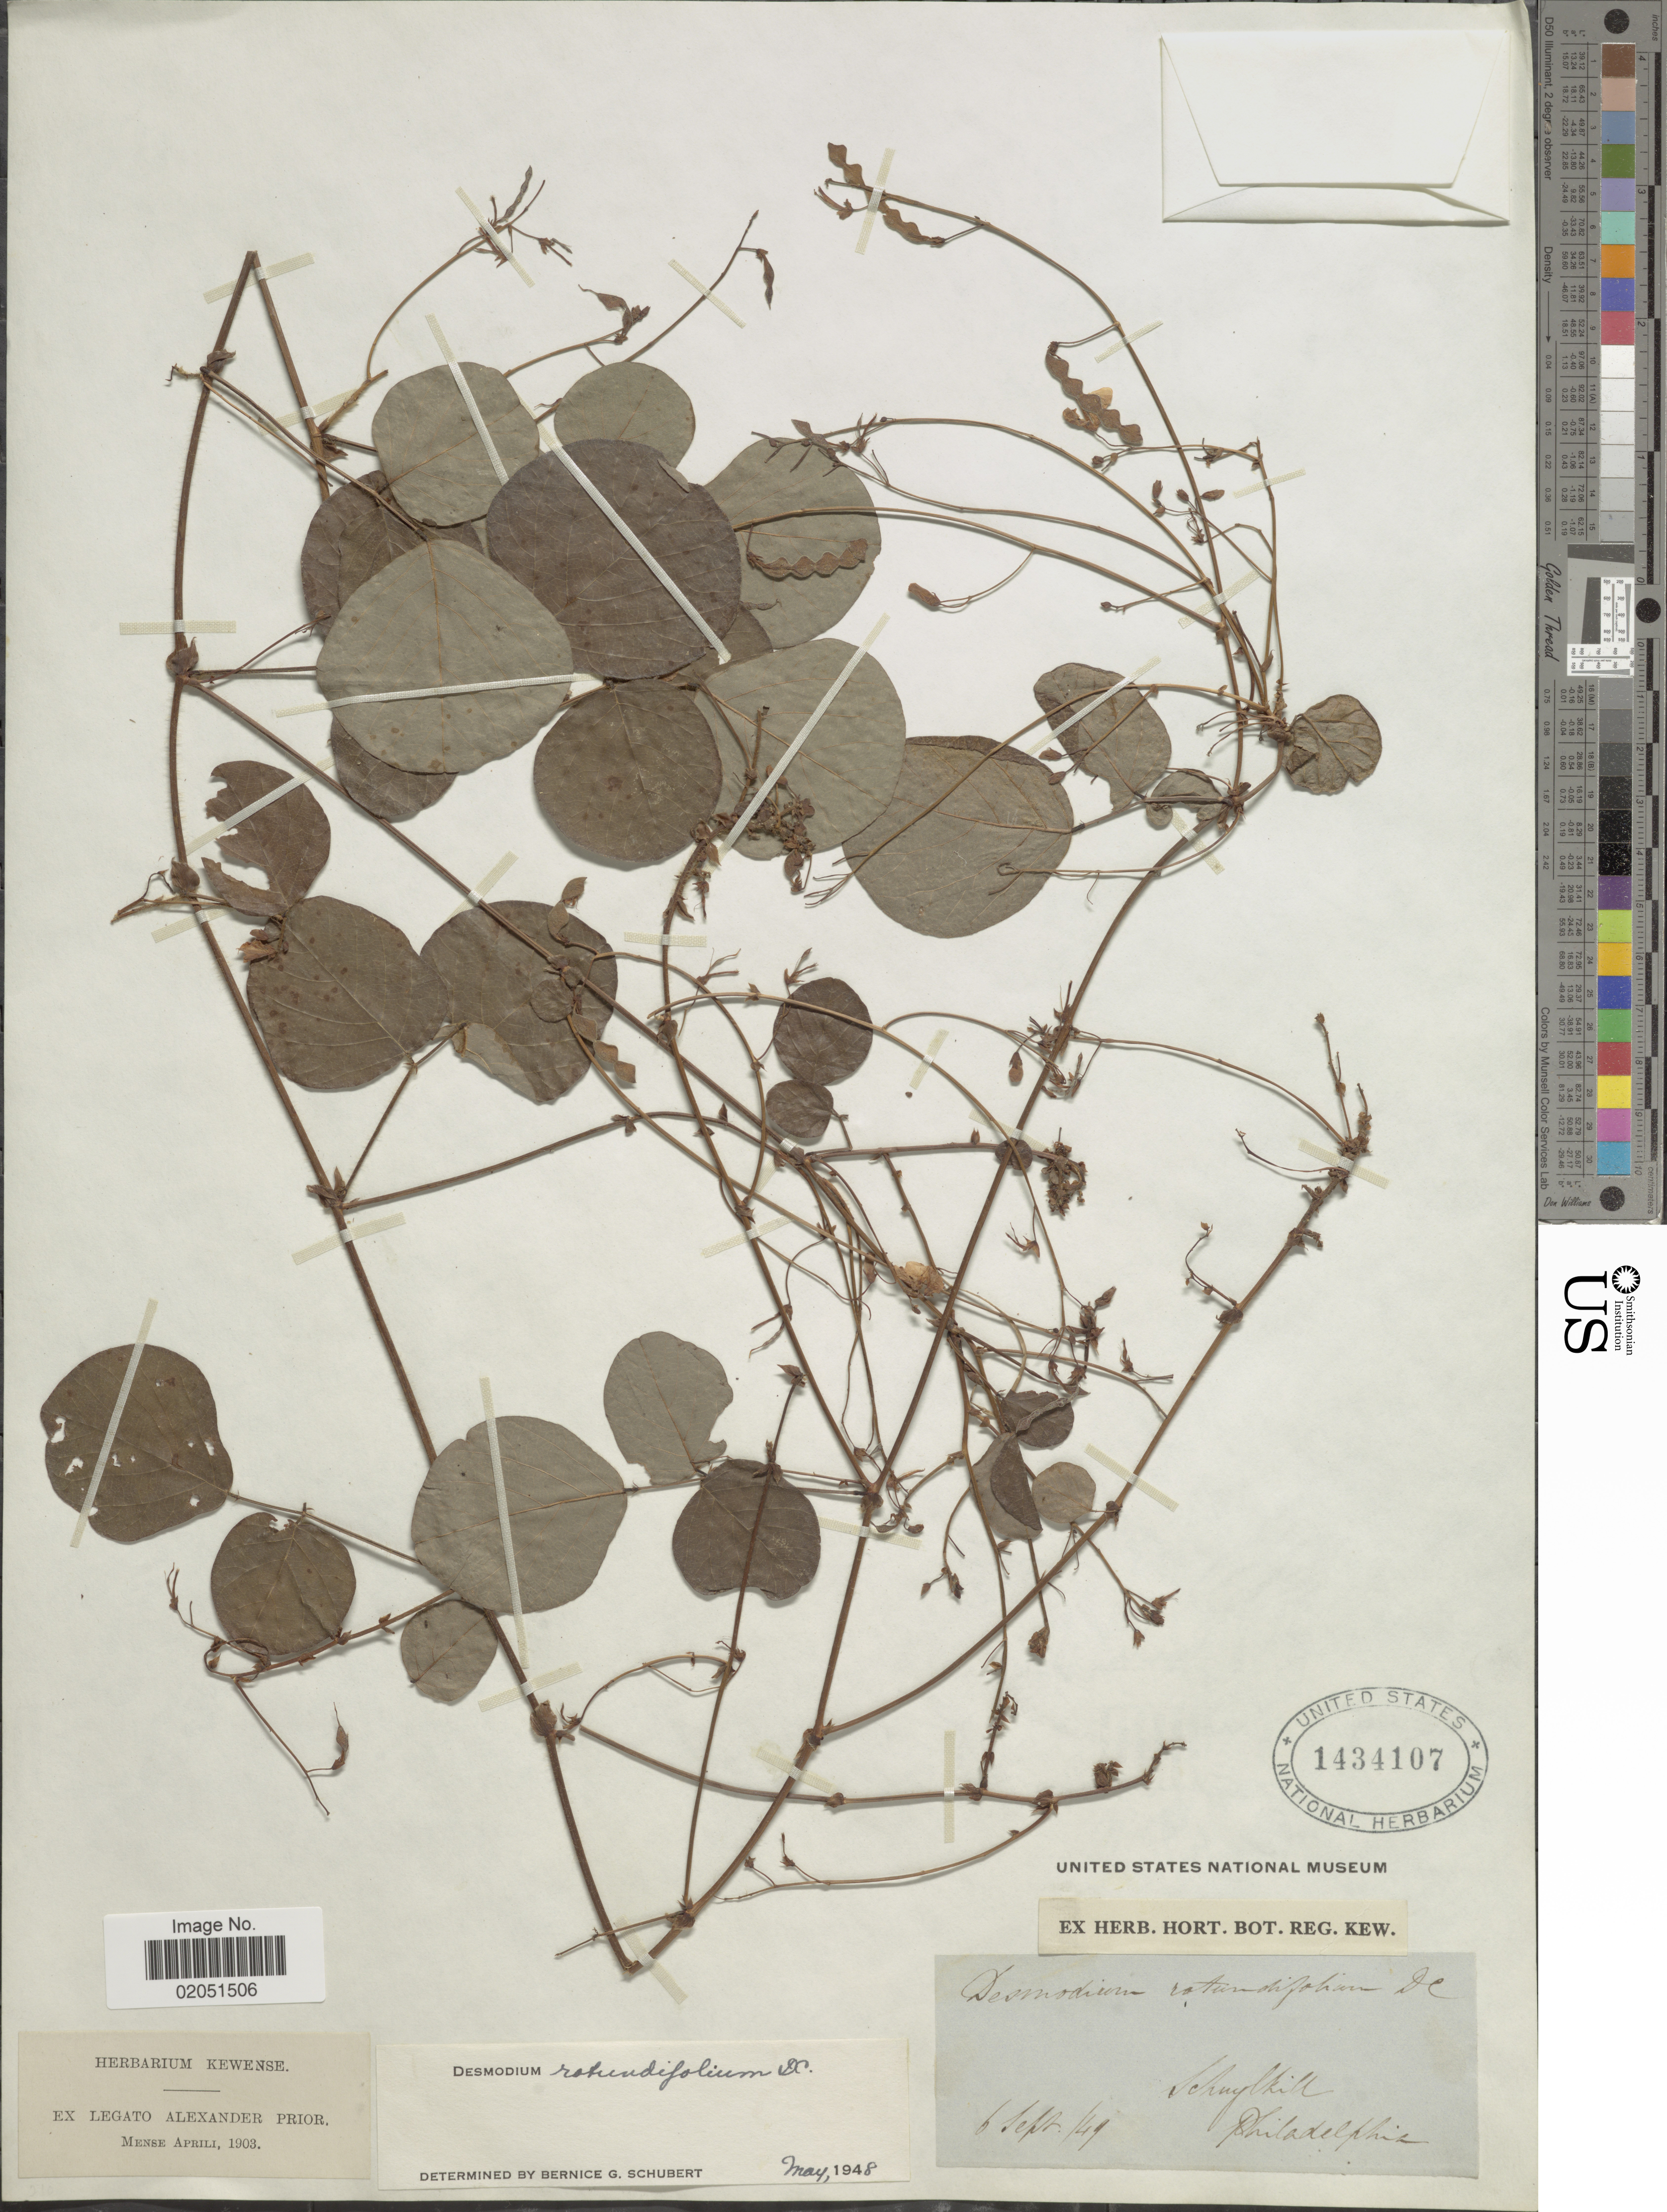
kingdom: Plantae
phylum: Tracheophyta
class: Magnoliopsida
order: Fabales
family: Fabaceae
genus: Desmodium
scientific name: Desmodium rotundifolium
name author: DC.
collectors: A. Prior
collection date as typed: Transcribed d/m/y: 6/9/49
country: United States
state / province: Pennsylvania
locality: Schuylkill, Philadelphia.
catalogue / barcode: US 1434107